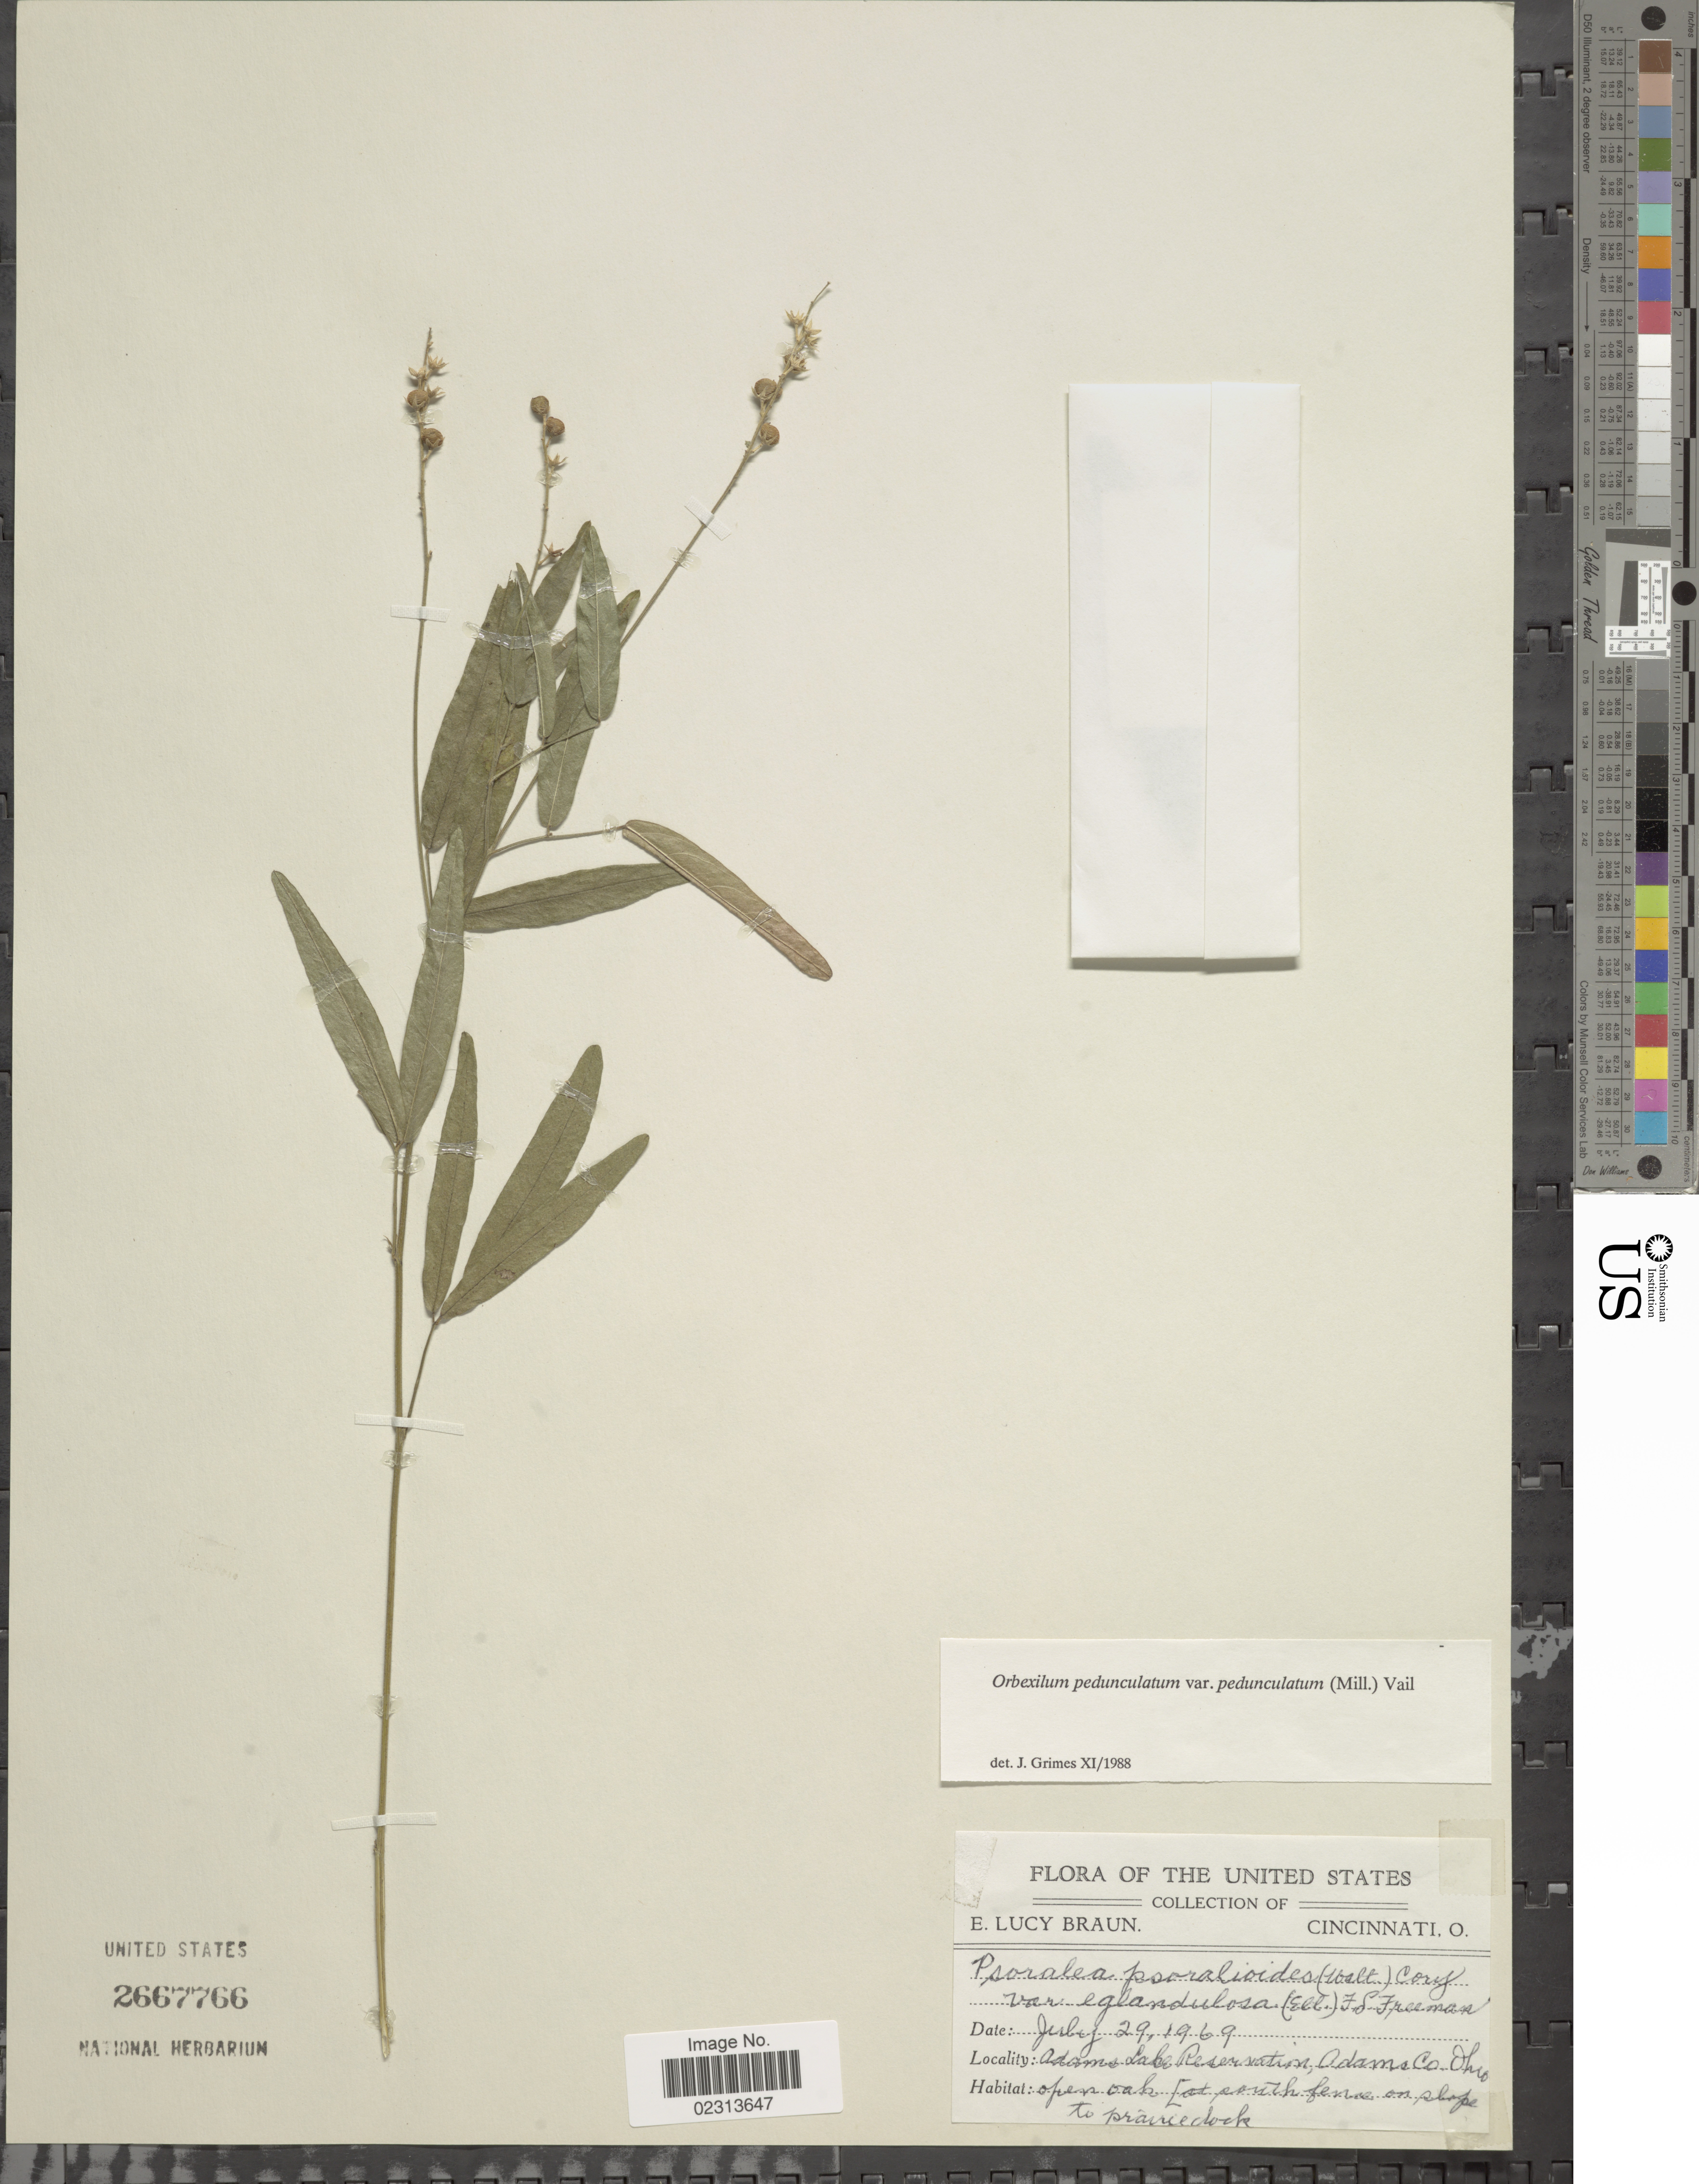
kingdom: Plantae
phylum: Tracheophyta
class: Magnoliopsida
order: Fabales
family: Fabaceae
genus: Orbexilum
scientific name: Orbexilum pedunculatum var. pedunculatum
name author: (Miller) Rydberg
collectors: E. L. Braun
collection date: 1969-07-29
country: United States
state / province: Ohio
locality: Adams Lake Reservation, Adam Co.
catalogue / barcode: US 2667766